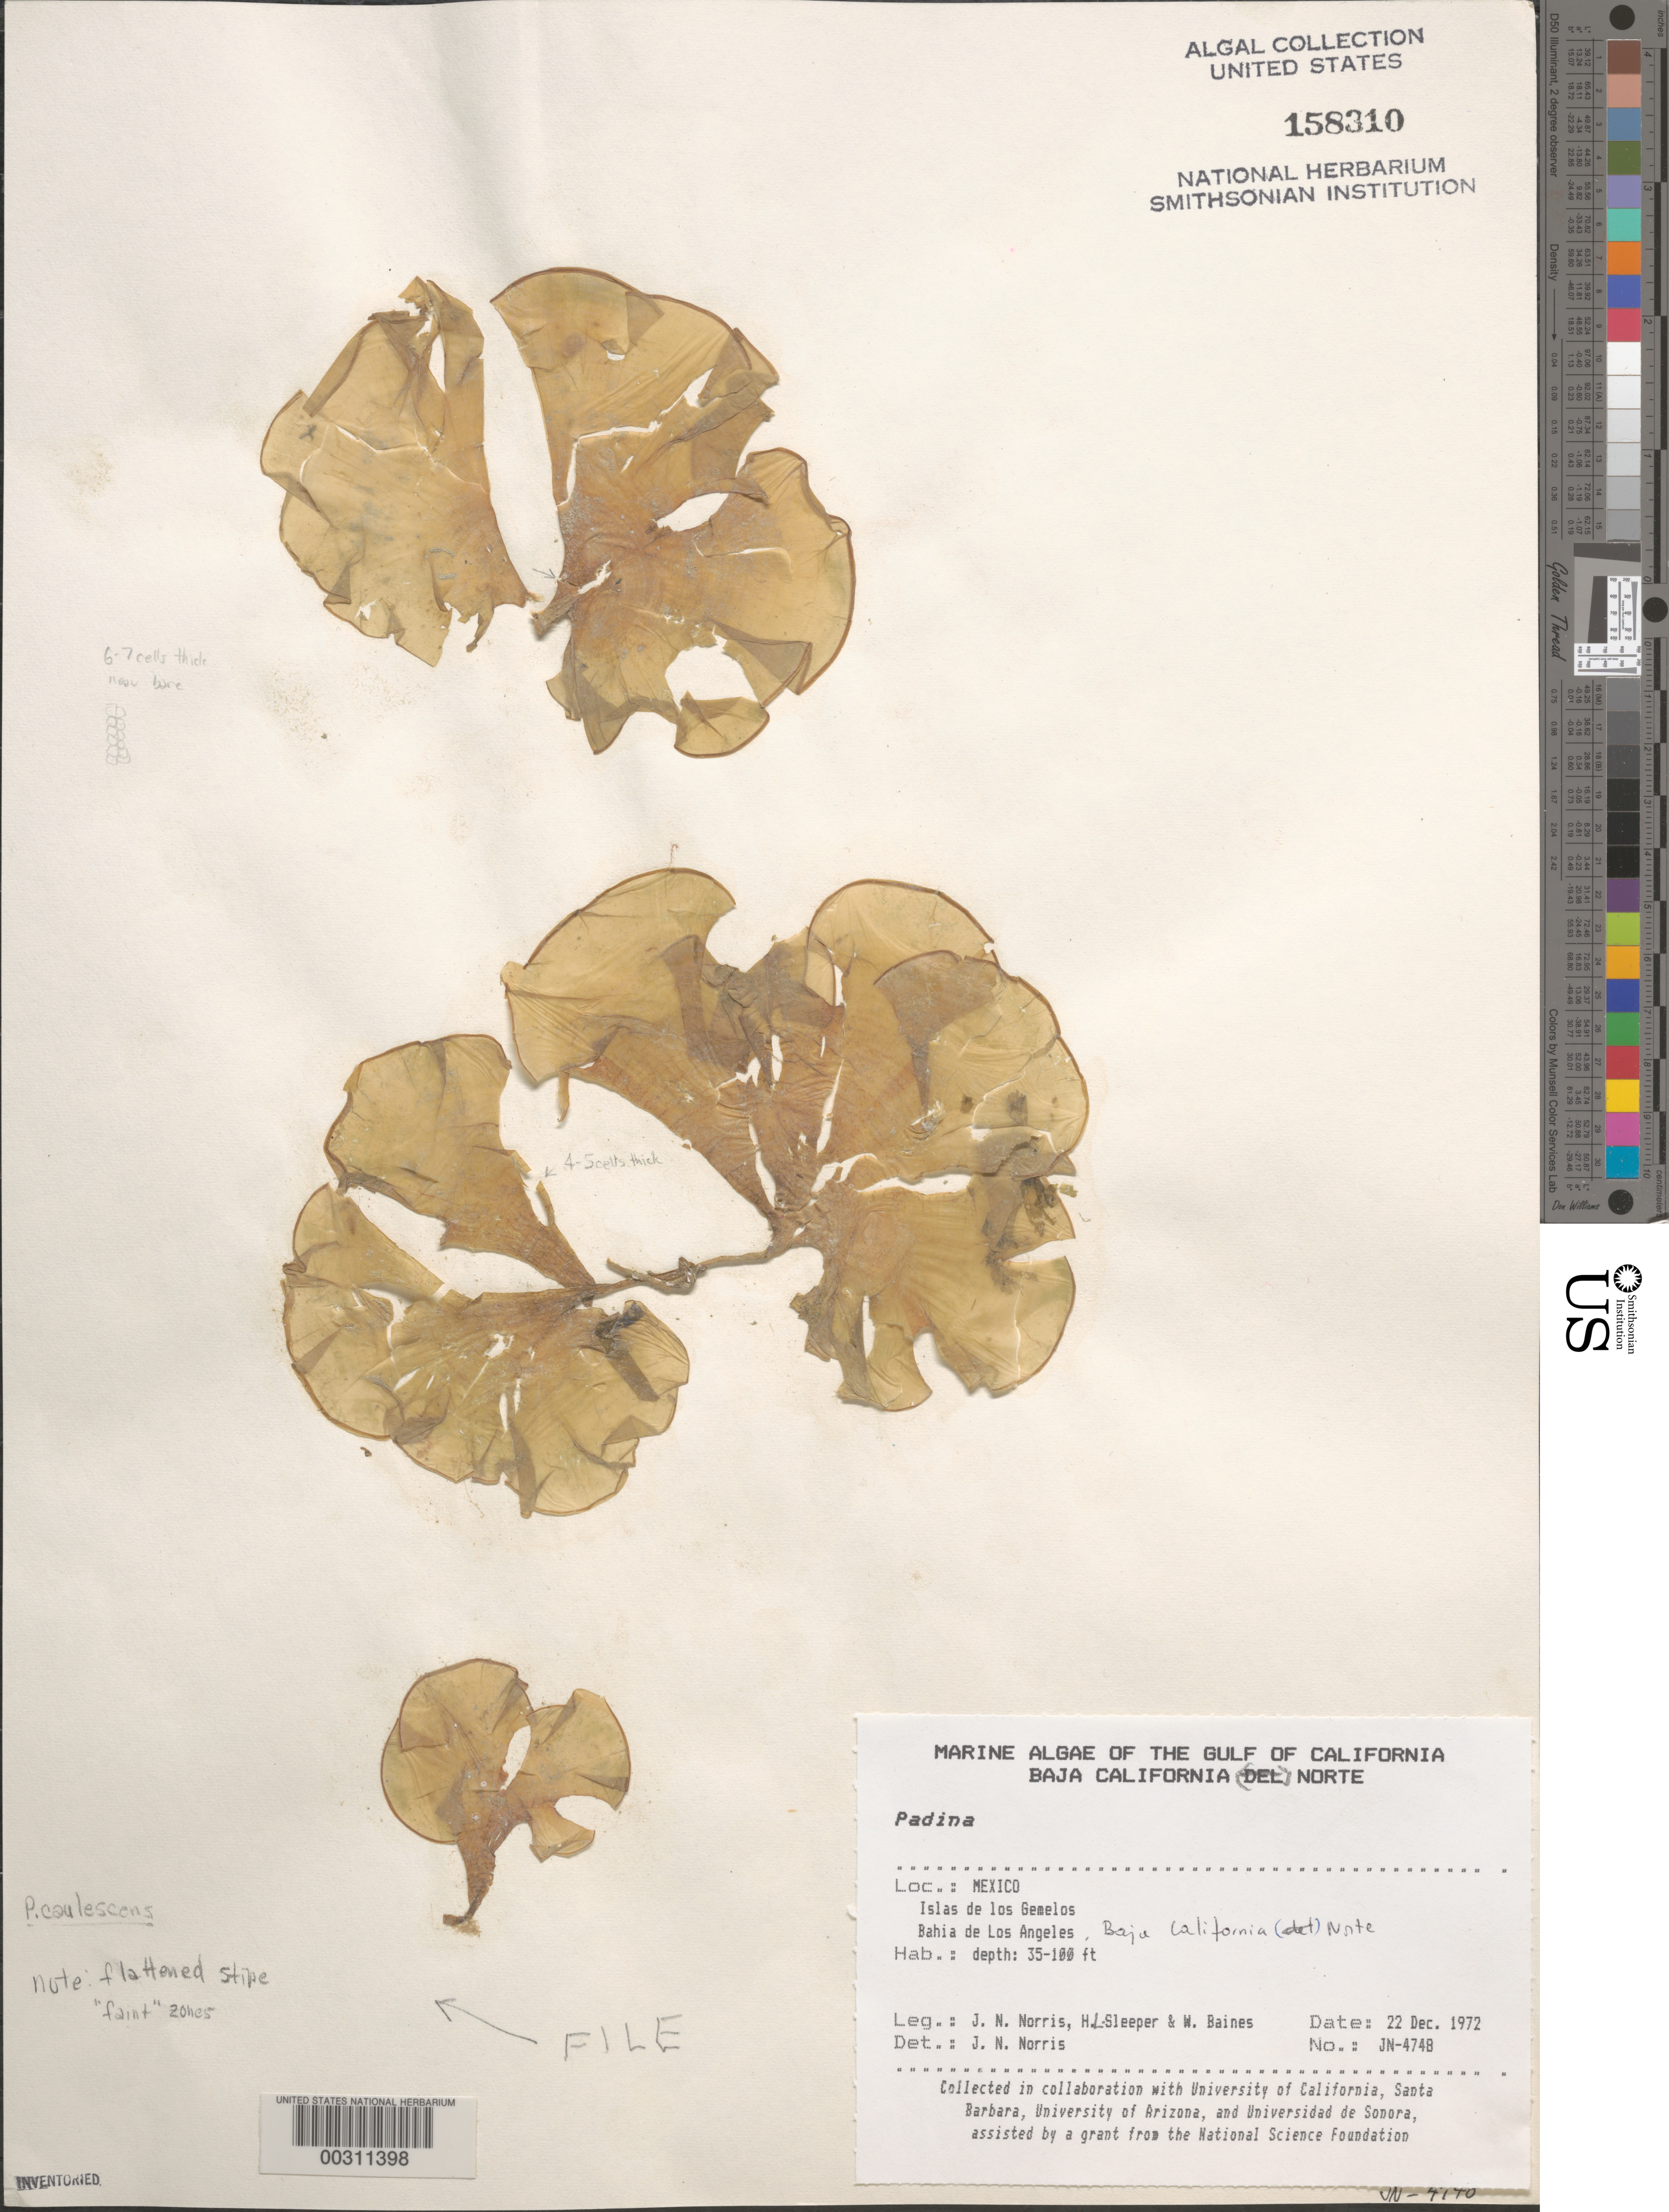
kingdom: Chromista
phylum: Ochrophyta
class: Phaeophyceae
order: Dictyotales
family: Dictyotaceae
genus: Padina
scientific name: Padina caulescens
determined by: Norris, James N.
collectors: J. N. Norris, H. Sleeper & W. Baines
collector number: JN-4748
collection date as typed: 22 Dec 1972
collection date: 1972-12-22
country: Mexico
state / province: Baja California Norte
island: Isla de Los Gemelitos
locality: Bahia de los Angeles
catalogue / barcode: US 158310